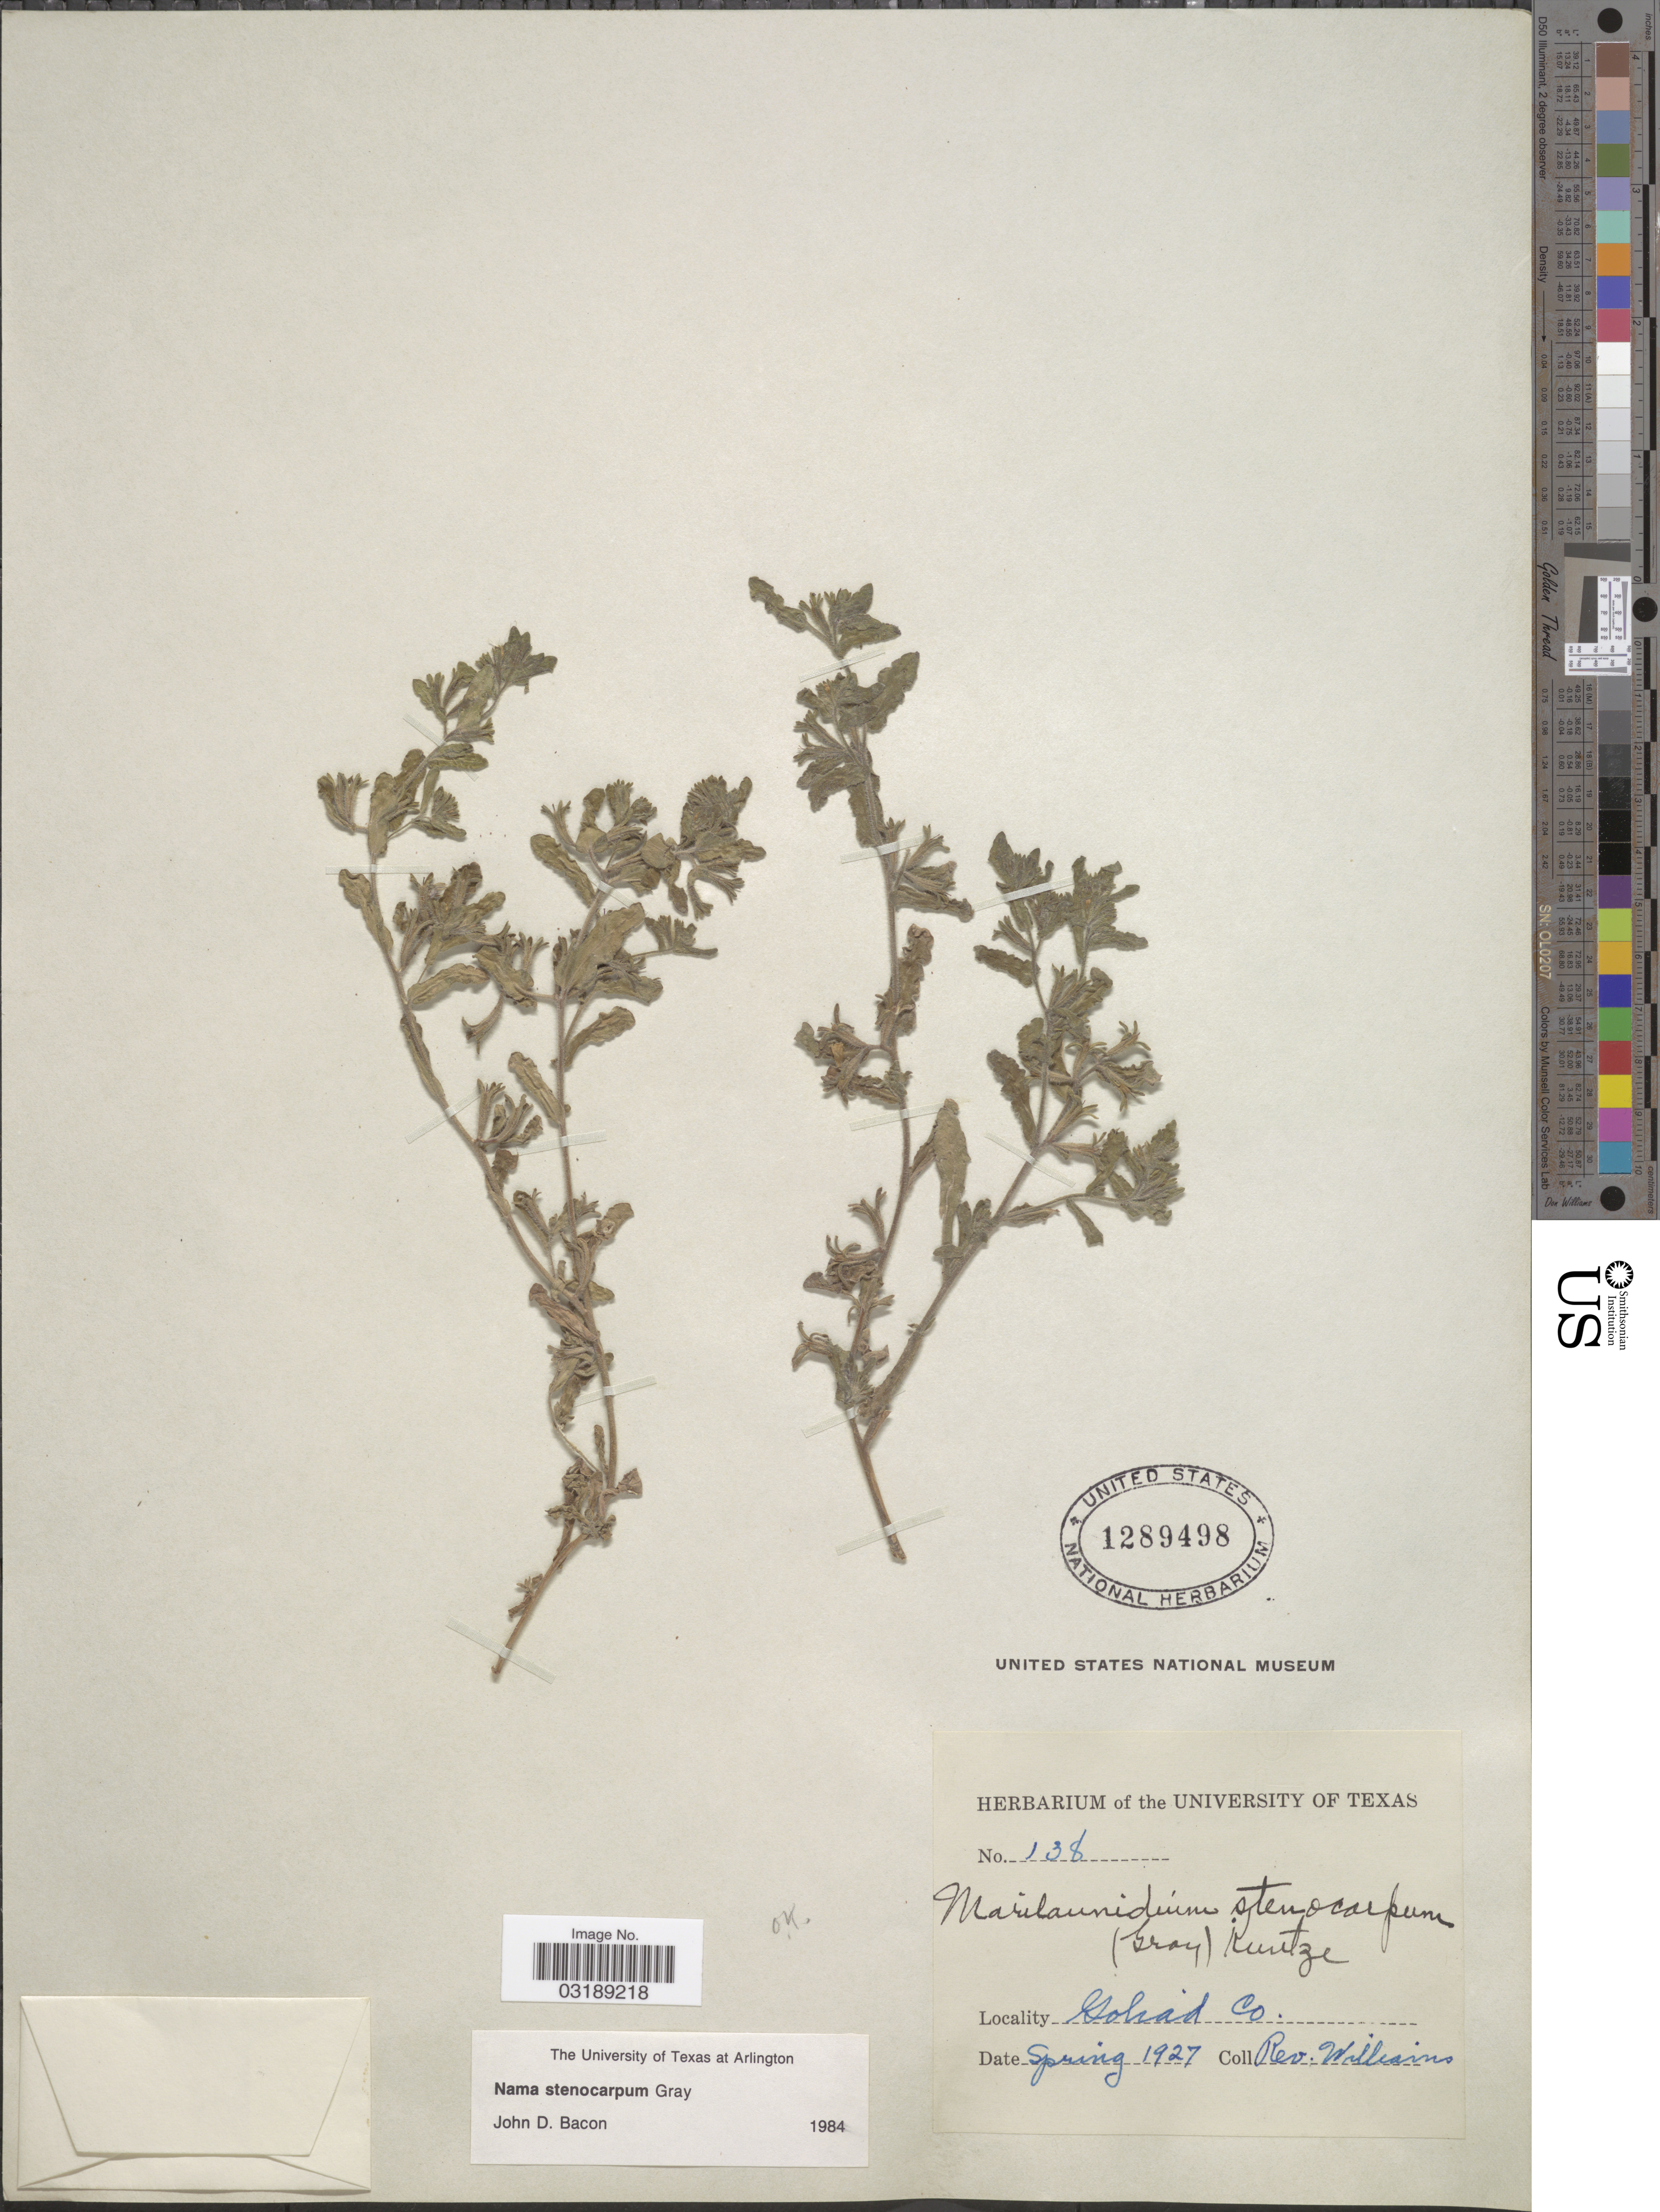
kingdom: Plantae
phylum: Tracheophyta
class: Magnoliopsida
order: Boraginales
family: Namaceae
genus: Nama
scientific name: Nama stenocarpum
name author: A. Gray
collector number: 138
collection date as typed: Spring 1927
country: United States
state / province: Texas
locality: Goliad Co.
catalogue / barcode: US 1289498